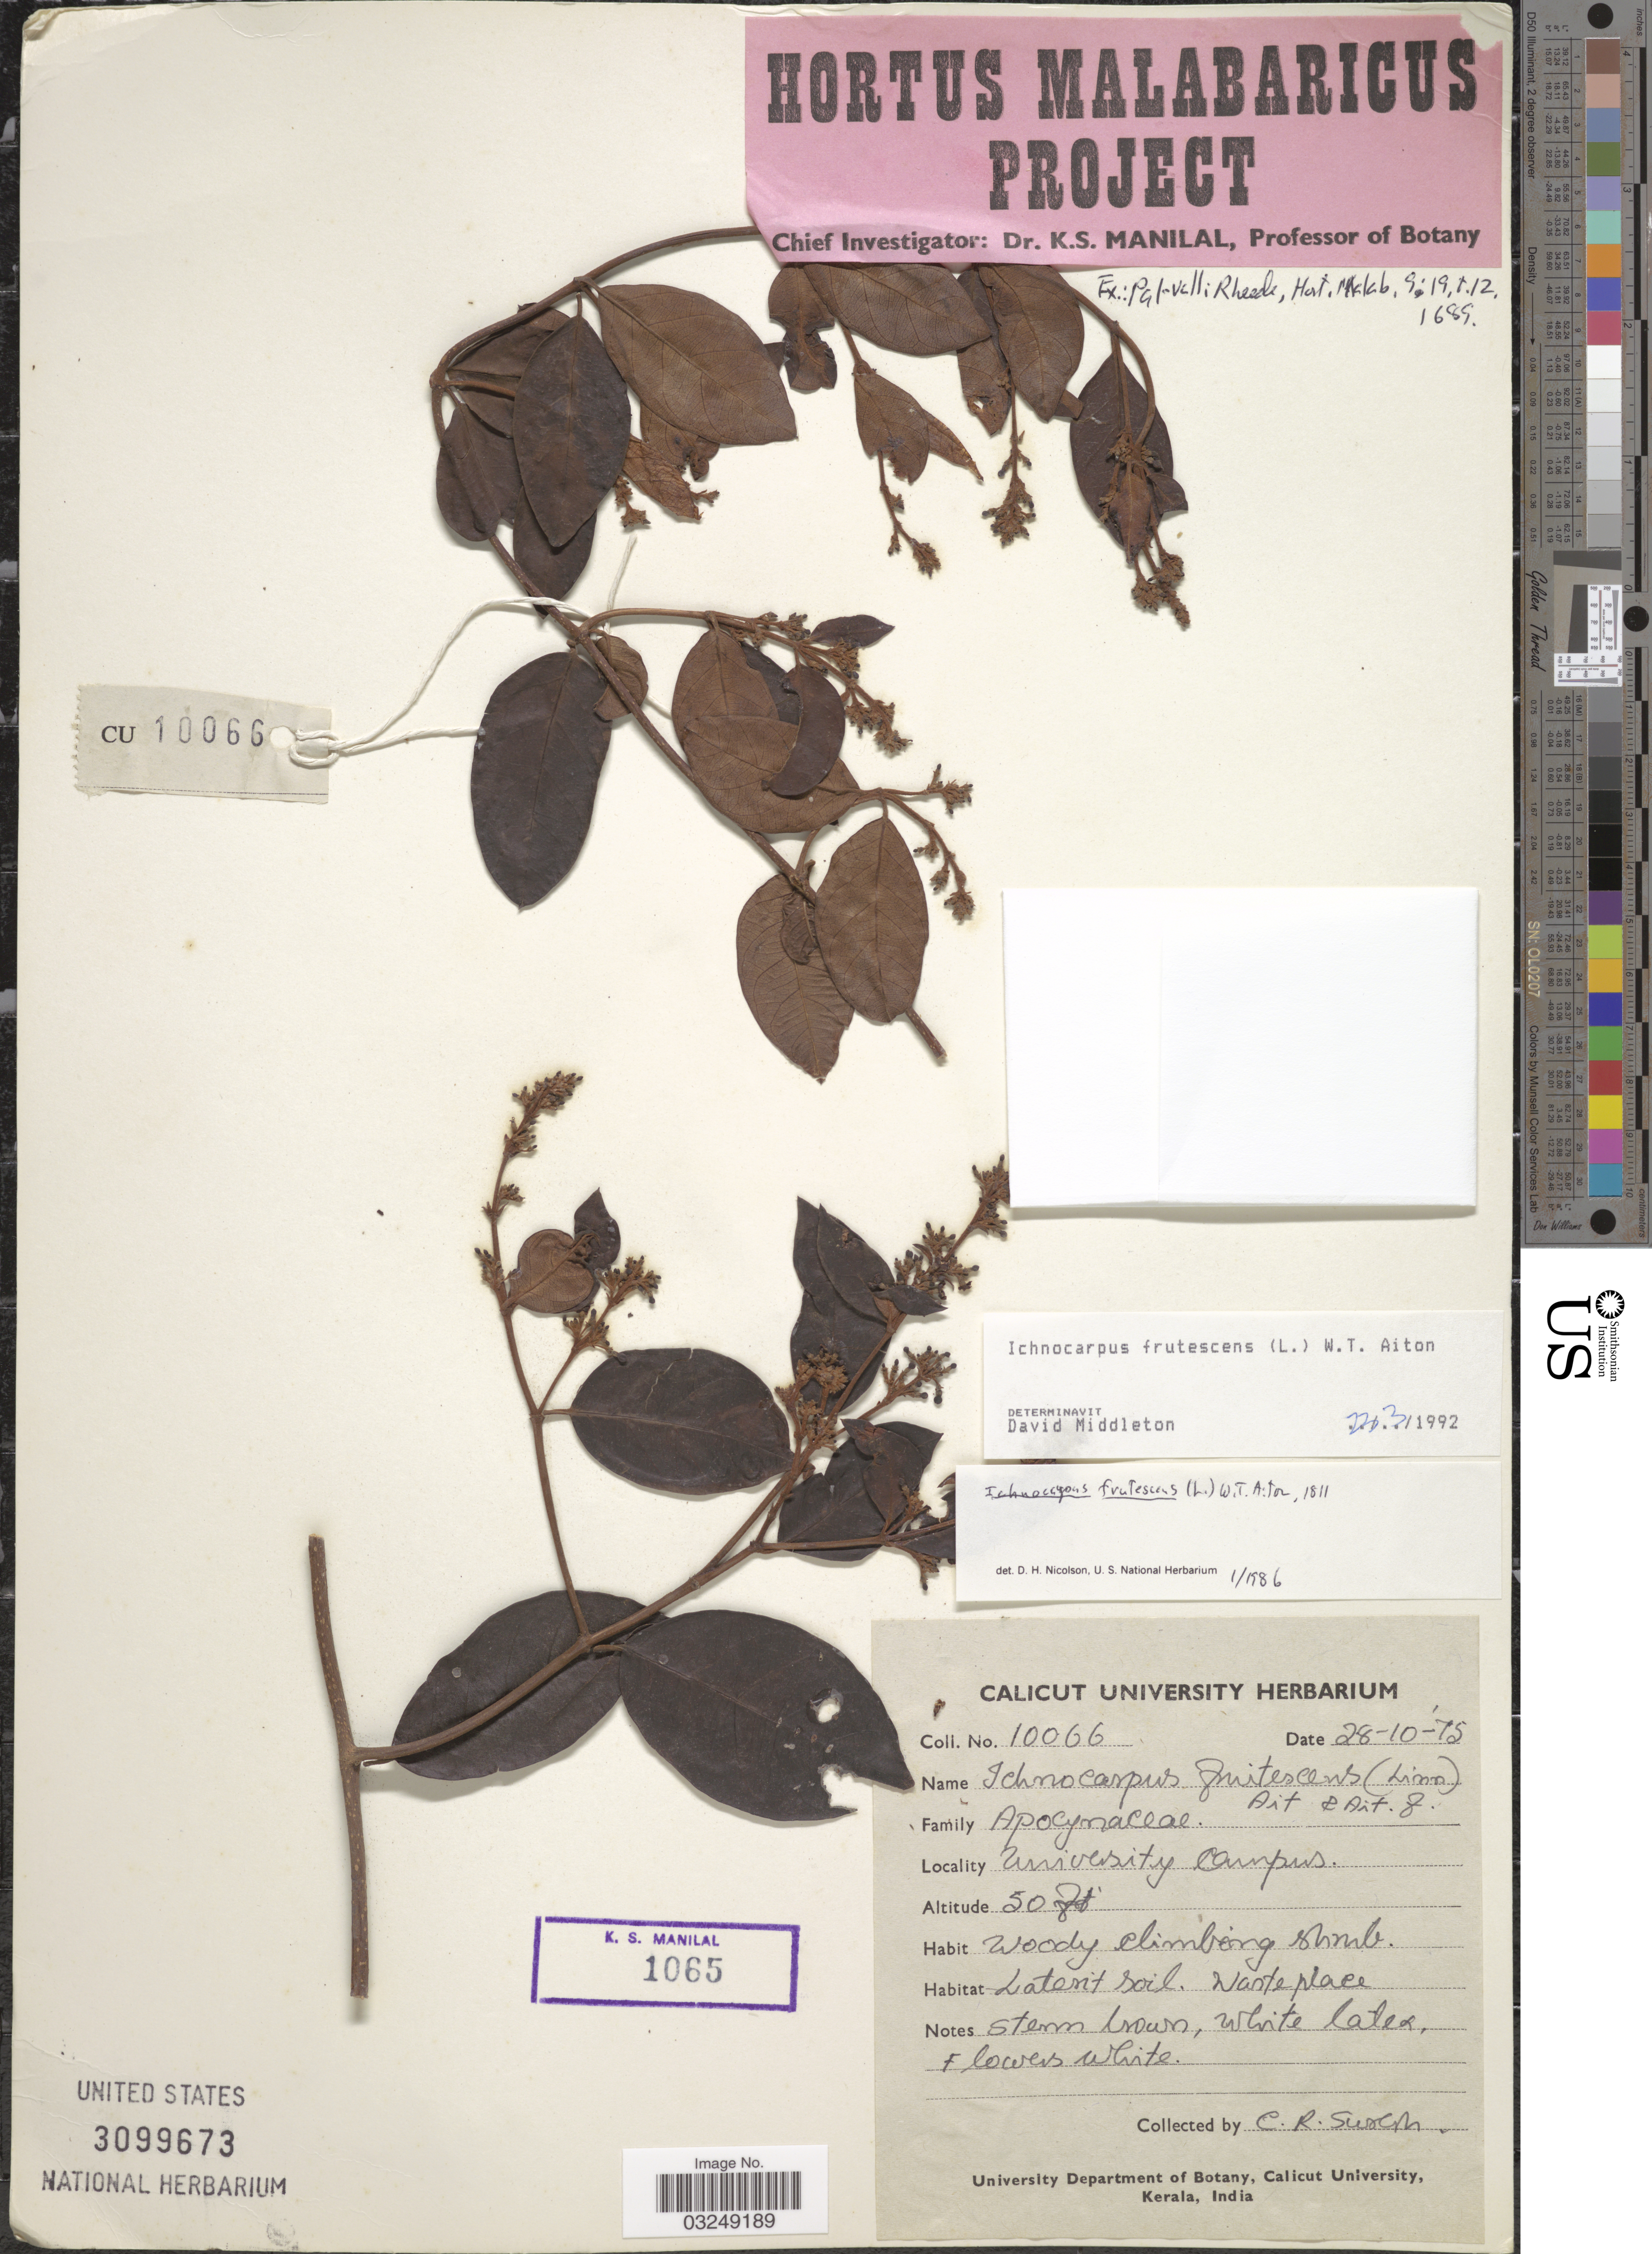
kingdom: Plantae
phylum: Tracheophyta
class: Magnoliopsida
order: Gentianales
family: Apocynaceae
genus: Ichnocarpus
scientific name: Ichnocarpus frutescens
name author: (L.) W.T. Aiton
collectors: C. Suresh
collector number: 10066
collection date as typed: Transcribed d/m/y: 28/10/75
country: India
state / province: Kerala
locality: University Campus.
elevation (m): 15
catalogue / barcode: US 3099673